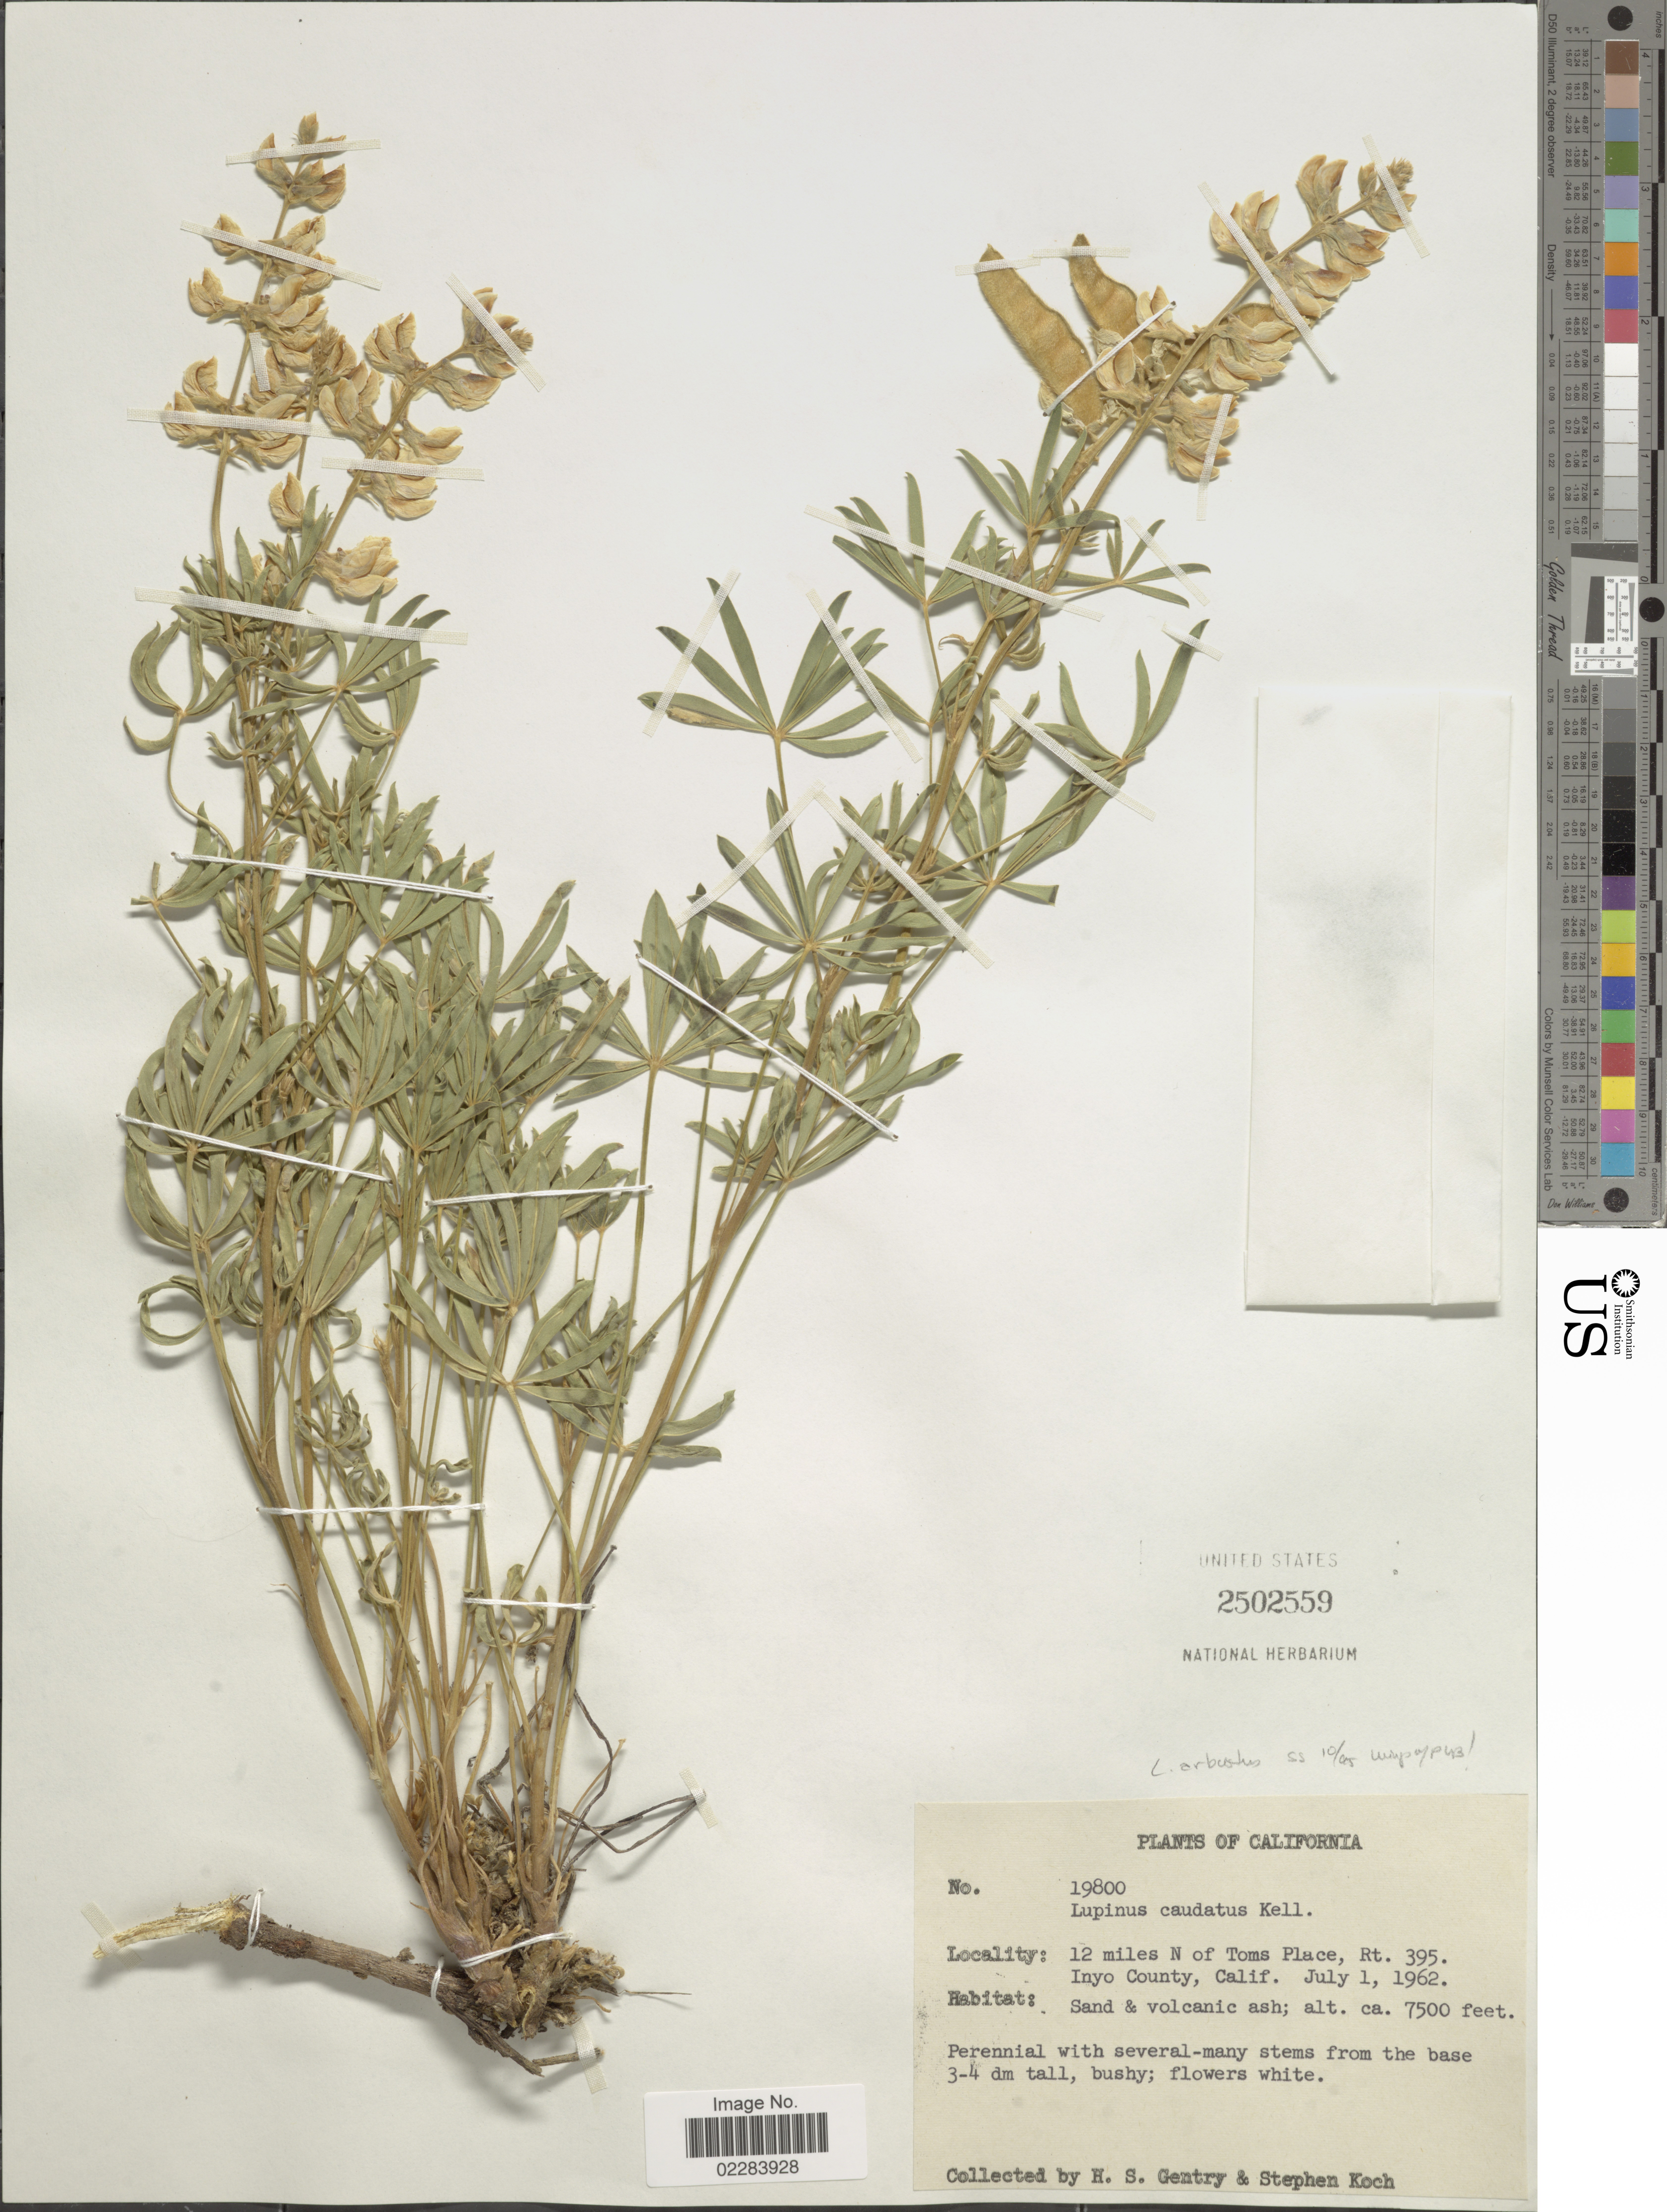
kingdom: Plantae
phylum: Tracheophyta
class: Magnoliopsida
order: Fabales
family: Fabaceae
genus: Lupinus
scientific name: Lupinus arbustus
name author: Lindl.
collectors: H. S. Gentry & S. D. Koch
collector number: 19800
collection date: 1962-07-01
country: United States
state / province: California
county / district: Inyo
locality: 12 miles N of Toms Place, Rt. 395. Inyo County, Calif.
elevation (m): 2286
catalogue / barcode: US 2502559